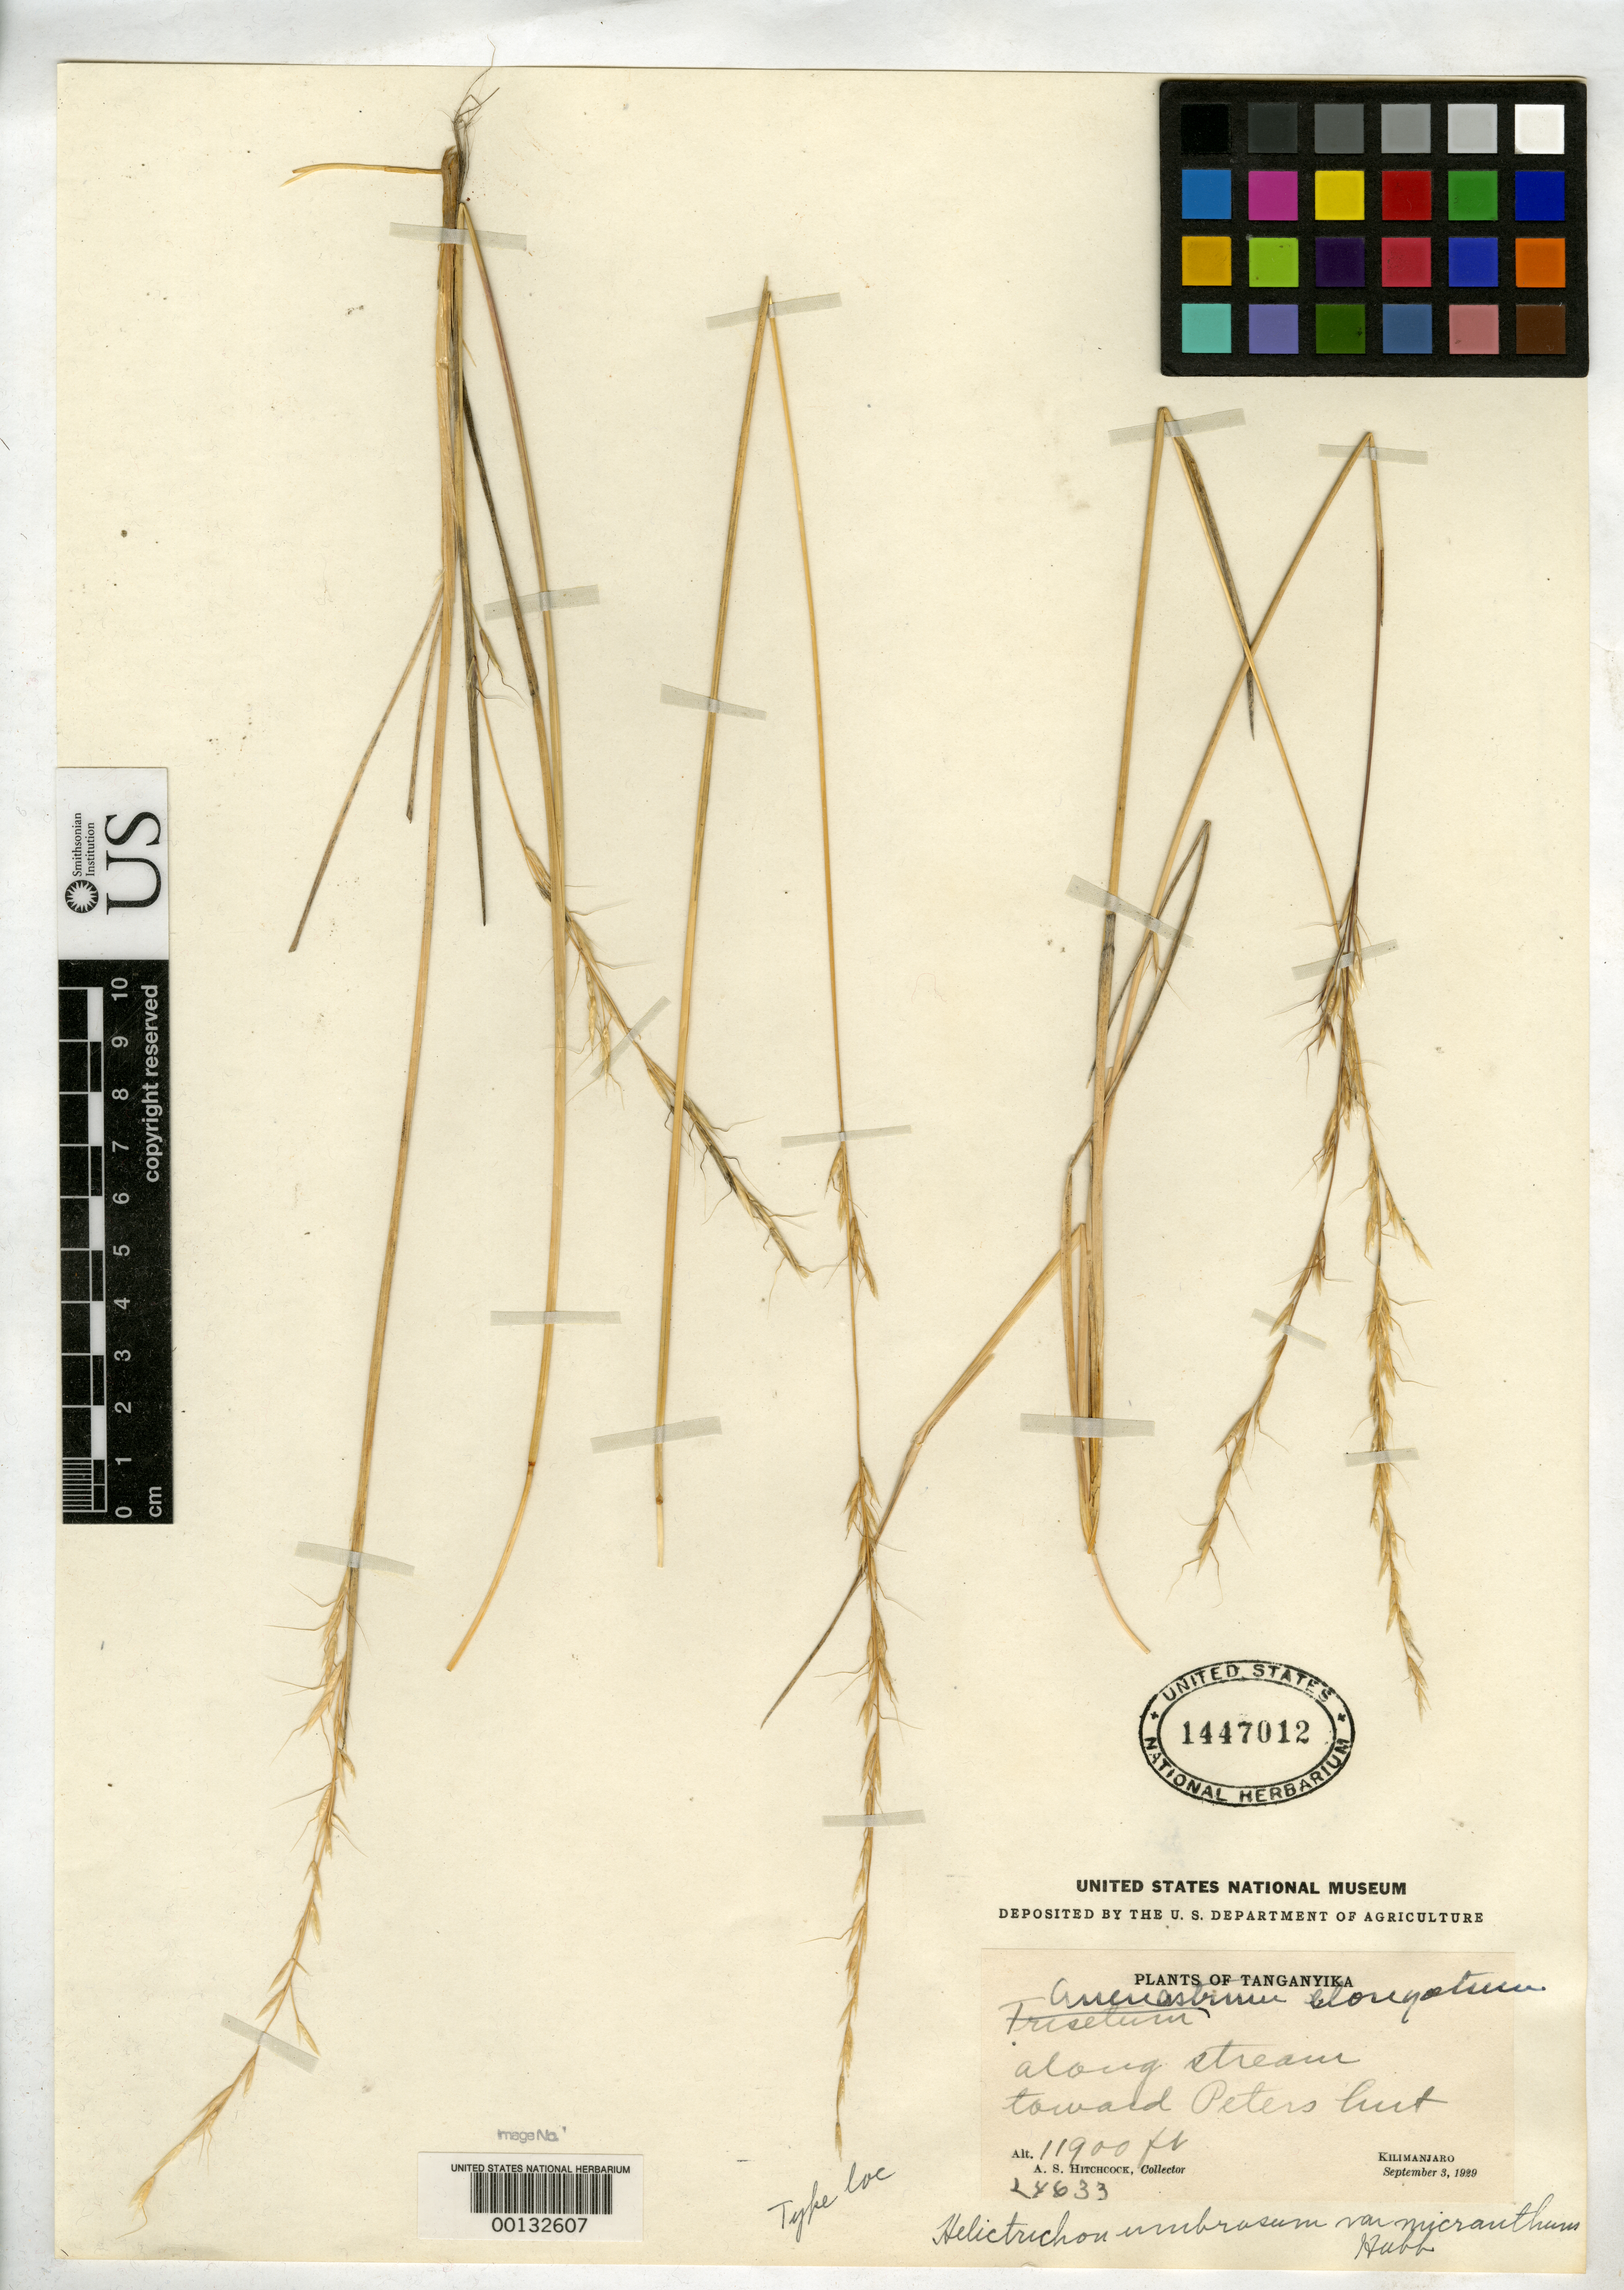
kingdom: Plantae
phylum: Tracheophyta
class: Liliopsida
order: Poales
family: Poaceae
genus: Helictotrichon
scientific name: Helictotrichon umbrosum var. micrantherum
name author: C.E. Hubb.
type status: Isotype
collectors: A. S. Hitchcock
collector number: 24633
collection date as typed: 03 Sep 1929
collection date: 1929-09-03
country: Tanzania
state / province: Kilimanjaro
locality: Kilimanjaro Mt. stream towards Peter's Hut.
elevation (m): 3750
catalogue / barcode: US 1447012